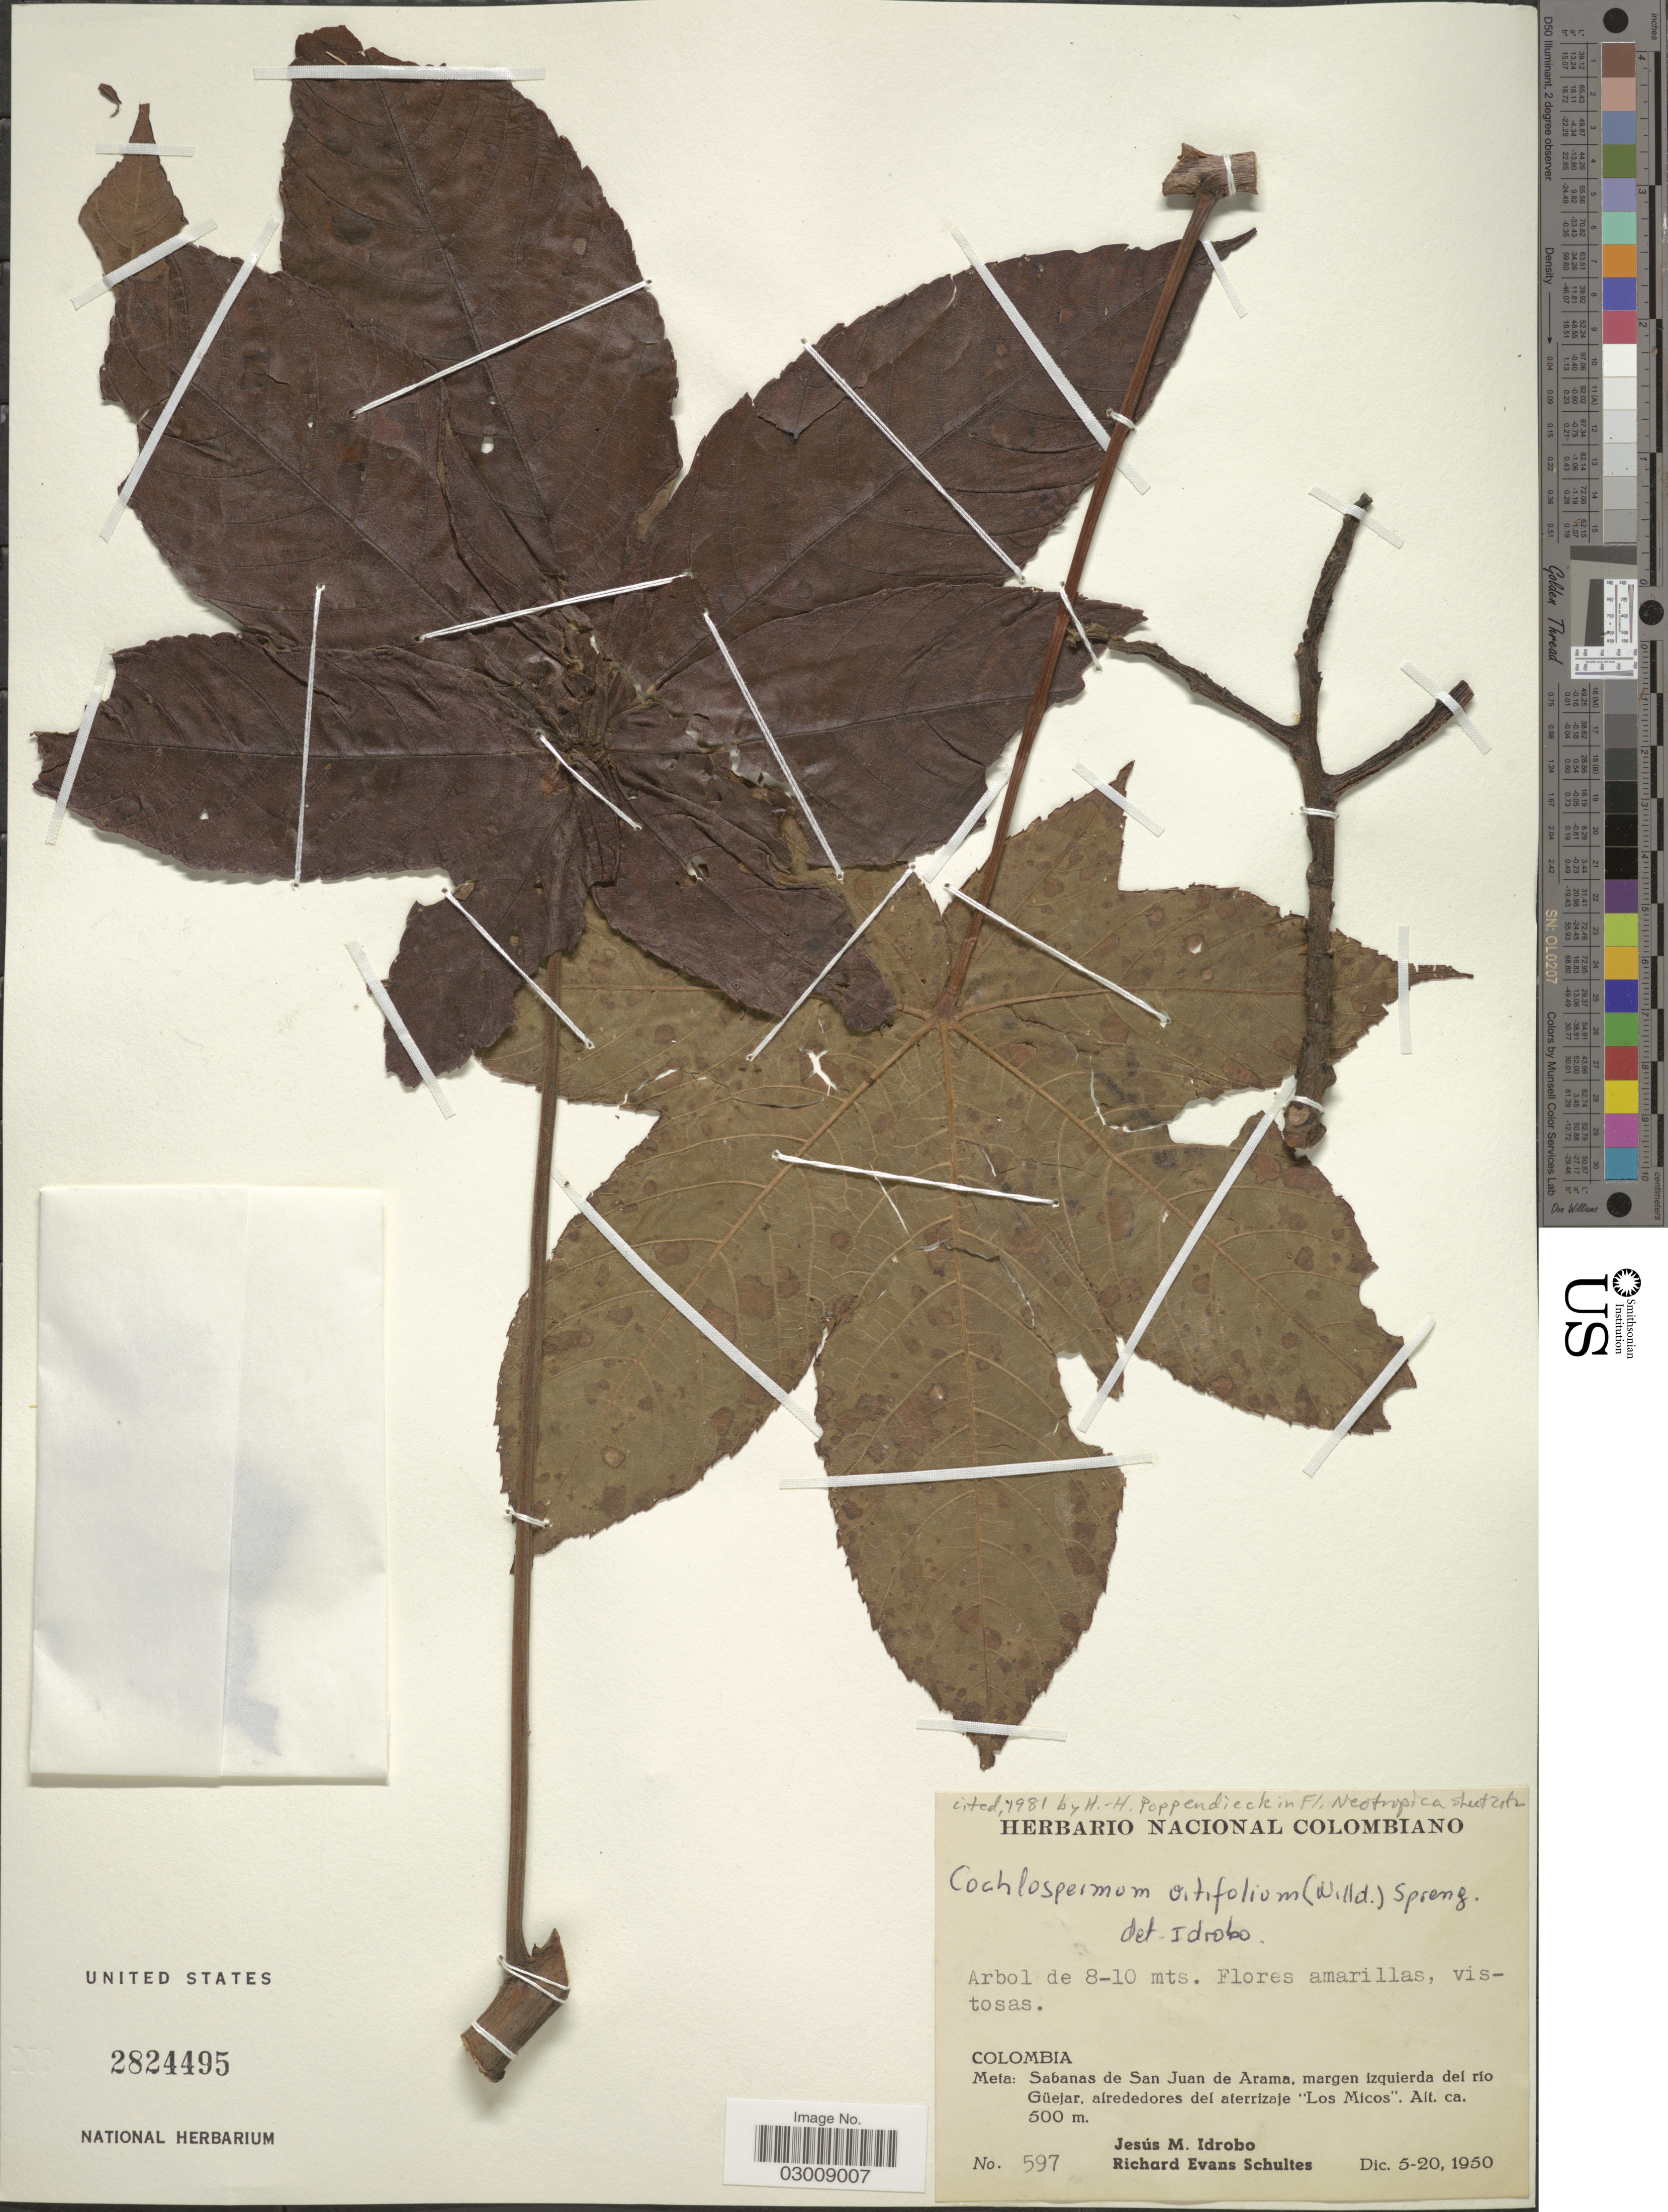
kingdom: Plantae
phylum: Tracheophyta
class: Magnoliopsida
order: Malvales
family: Cochlospermaceae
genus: Cochlospermum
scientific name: Cochlospermum vitifolium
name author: (Willd.) Spreng.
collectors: J. M. Idrobo & R. E. Schultes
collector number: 597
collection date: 1950-12-05/1950-12-20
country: Colombia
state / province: Meta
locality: Sabanas de San Juan de Arama, margen izquierda del río Güejar, alrededores del aterrizaje "Los Micos".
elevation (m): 500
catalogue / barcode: US 2824495